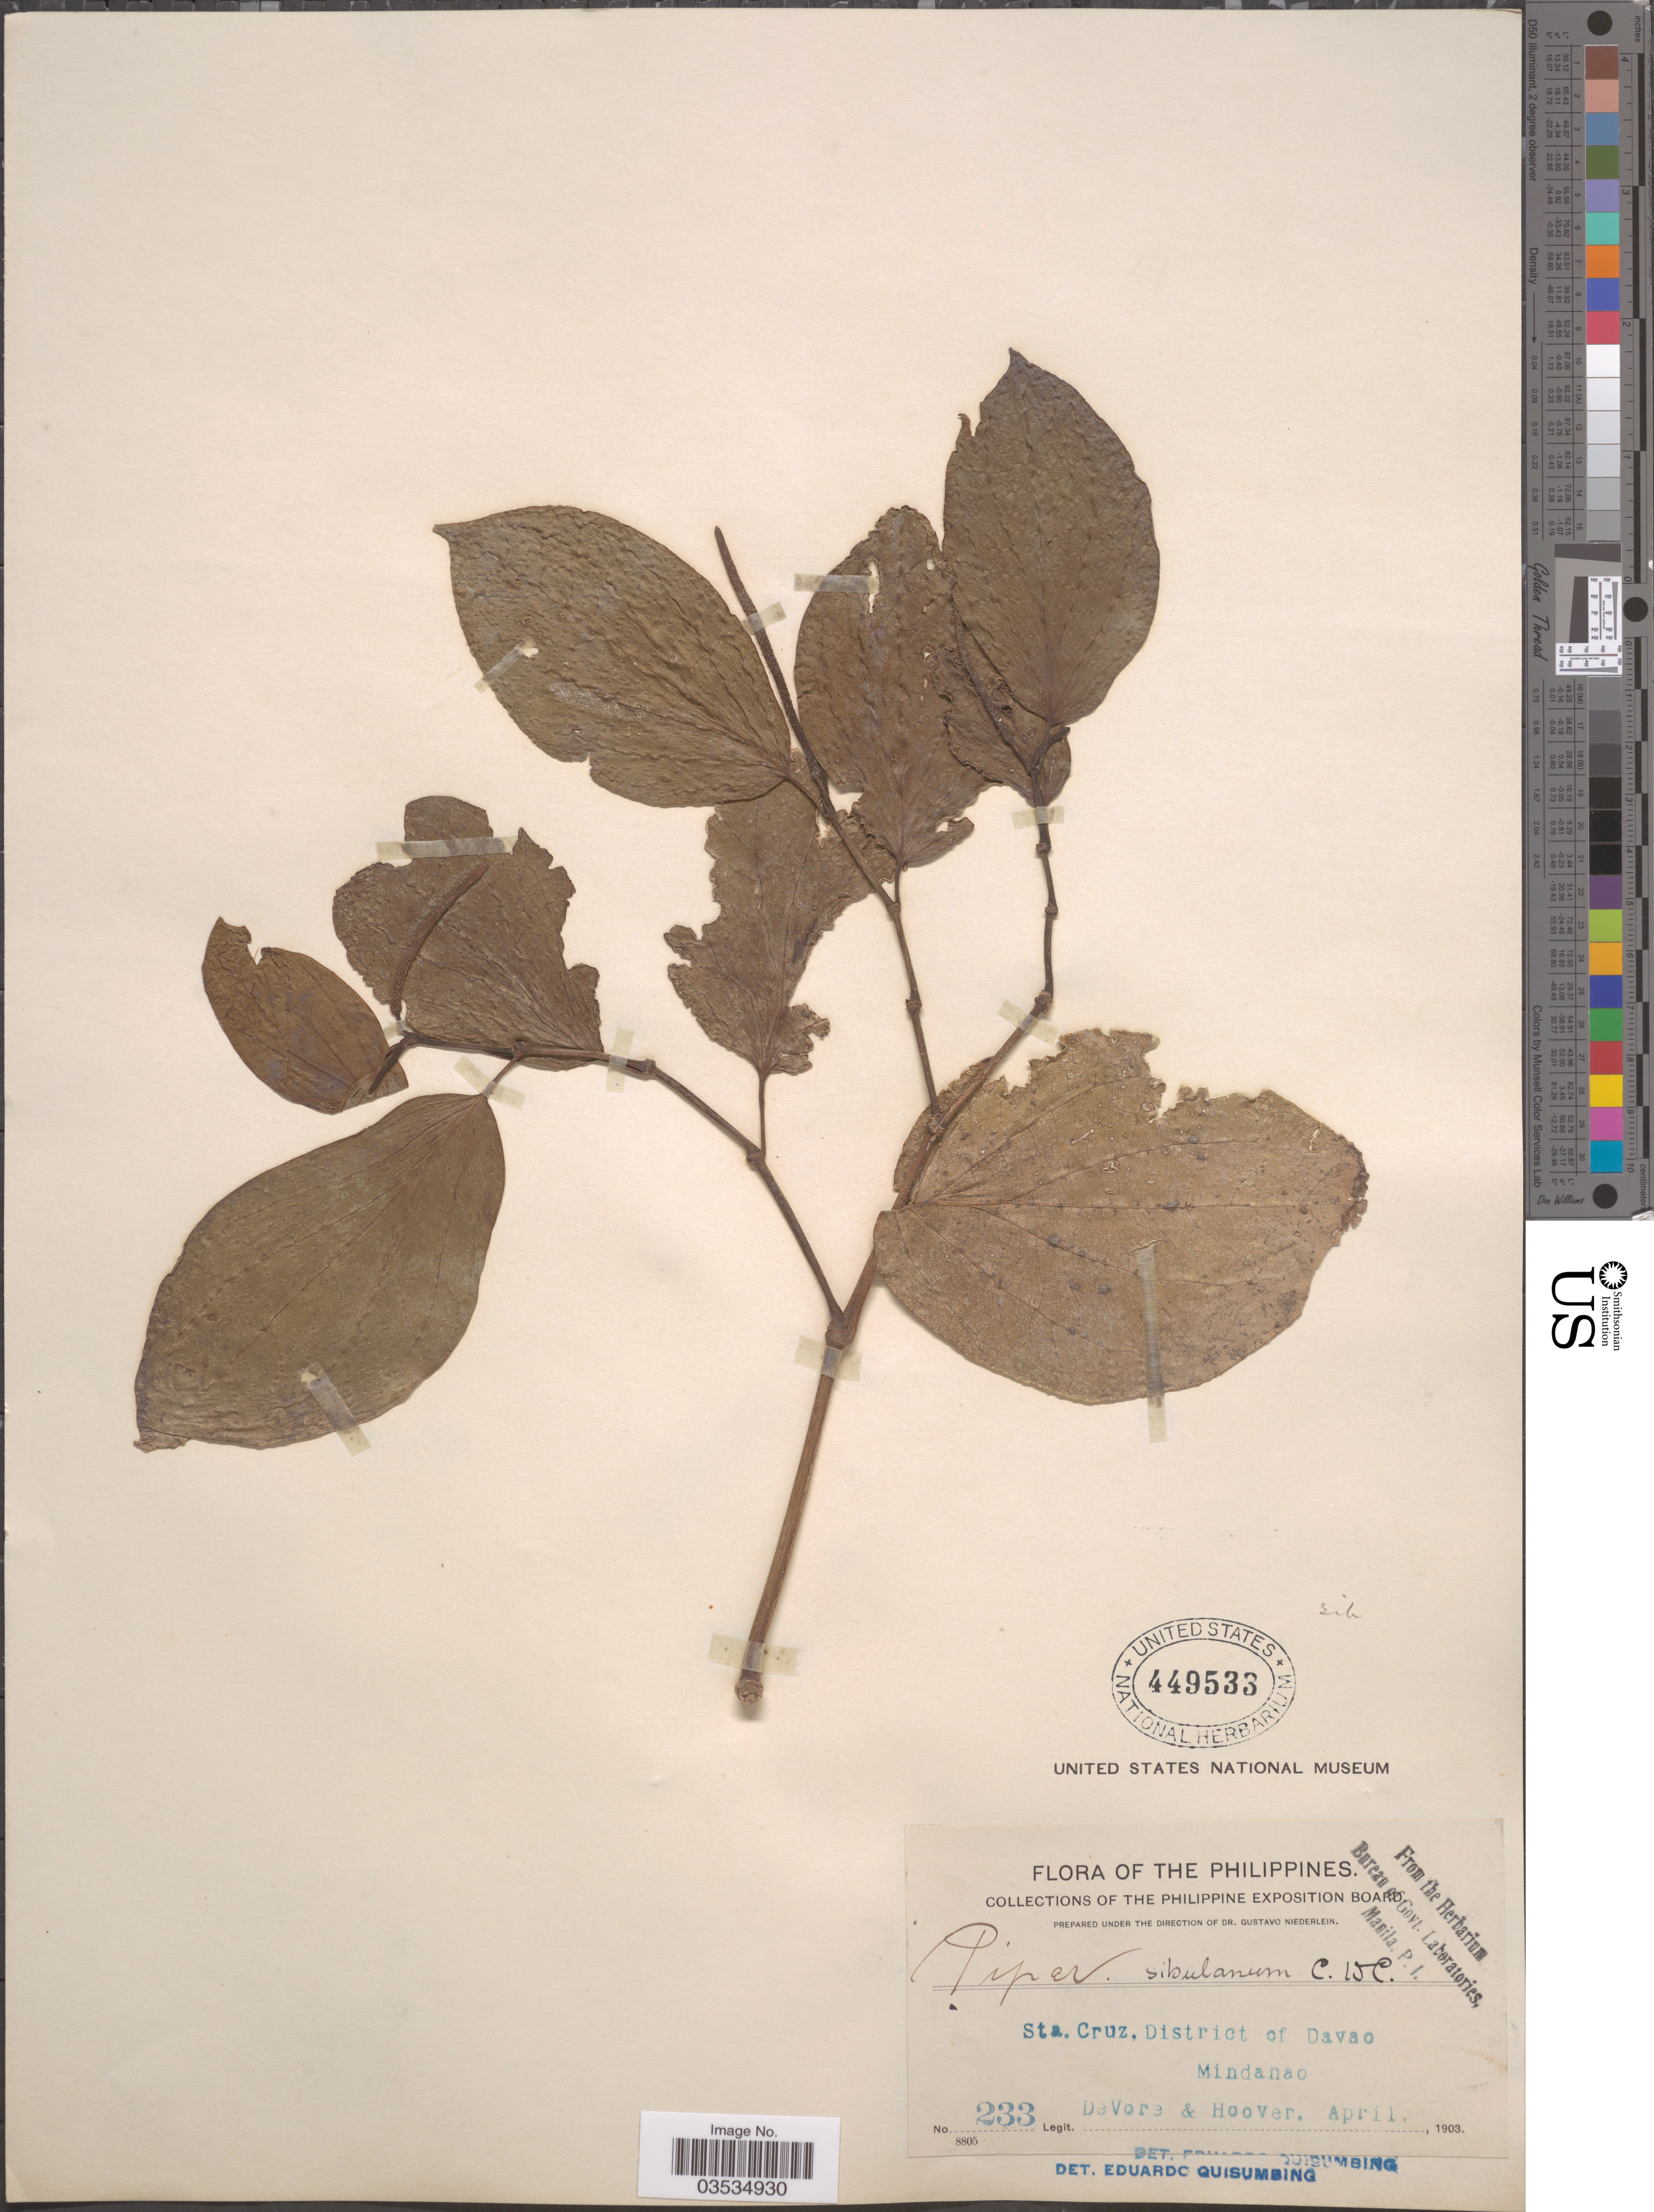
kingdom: Plantae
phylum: Tracheophyta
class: Magnoliopsida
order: Piperales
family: Piperaceae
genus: Piper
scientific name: Piper sibulanum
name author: C. DC.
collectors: B. F. DeVore & -- Hoover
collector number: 233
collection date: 1903-04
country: Philippines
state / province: Davao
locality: Sta. Cruz, District of Davao. Mindanao.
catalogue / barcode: US 449533